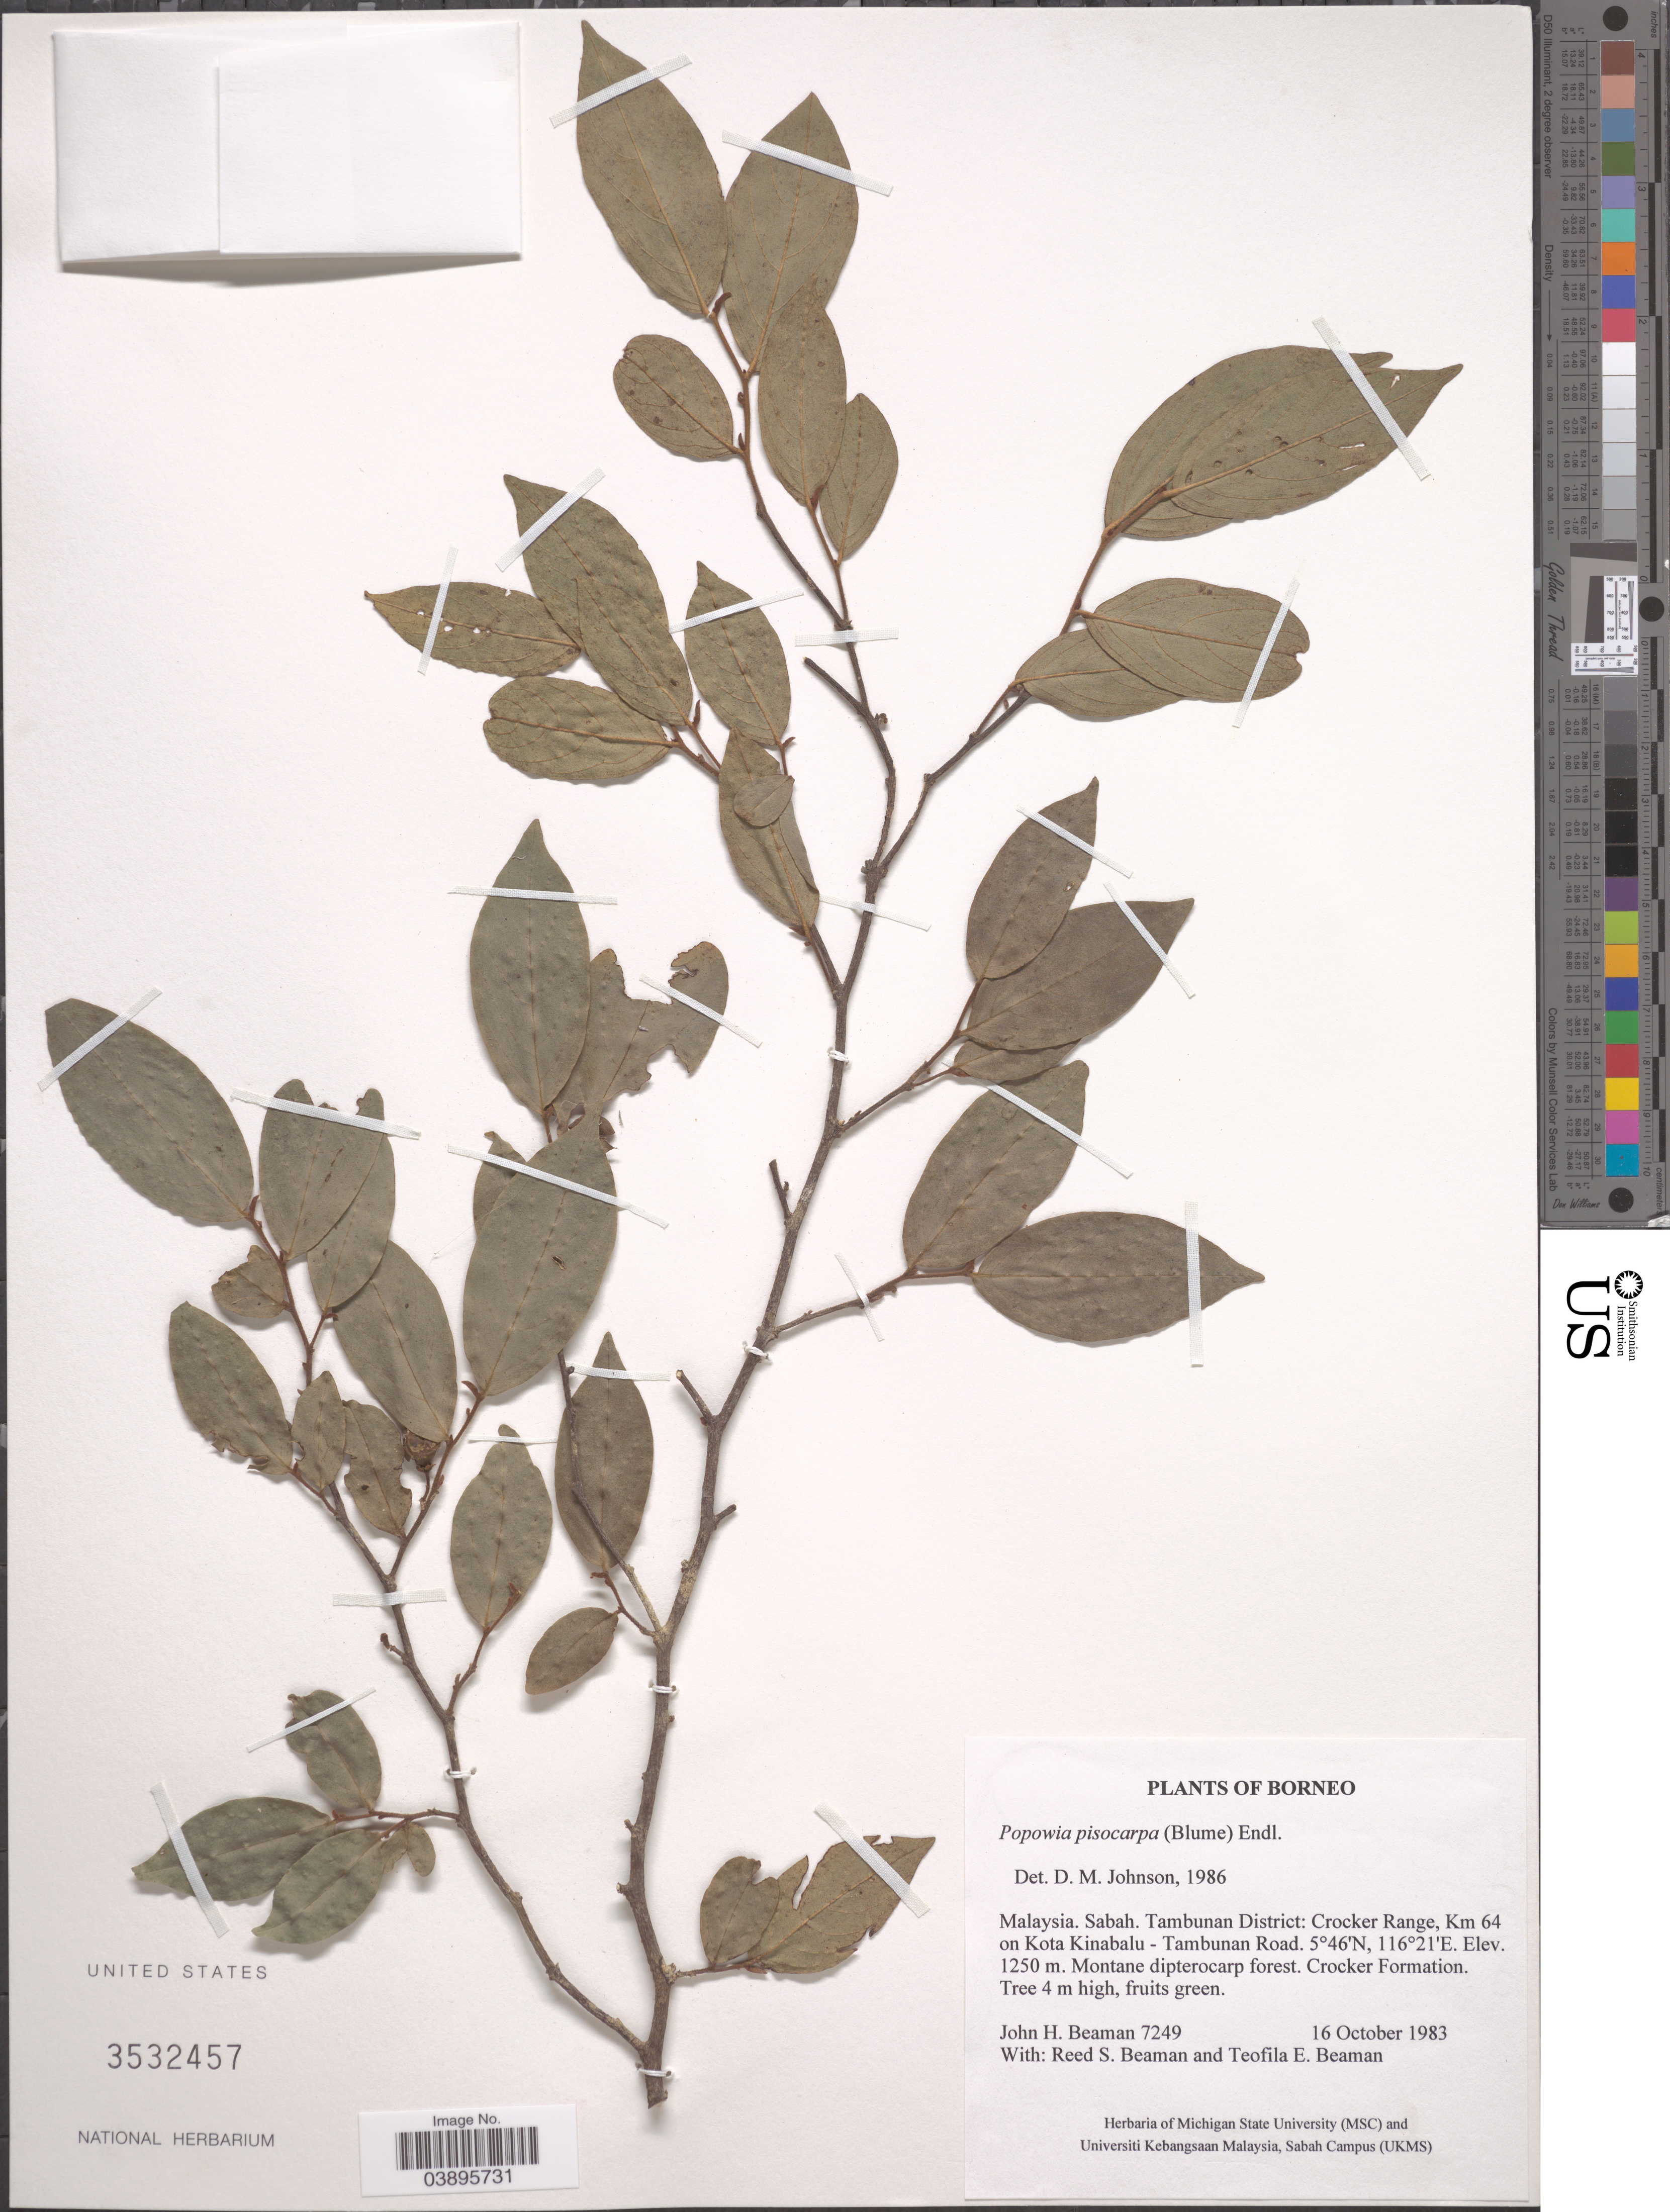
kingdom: Plantae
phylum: Tracheophyta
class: Magnoliopsida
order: Magnoliales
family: Annonaceae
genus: Popowia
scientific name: Popowia pisocarpa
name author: (Blume) Endl.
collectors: J. H. Beaman, R. S. Beaman & T. E. Beaman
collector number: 7249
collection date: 1983-10-16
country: Malaysia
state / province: Sabah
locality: Borneo. Tambunan District: Crocker Range, Km 64 on Kota Kinabalu - Tambunan Road. Crocker Formation.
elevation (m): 1250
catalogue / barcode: US 3532457